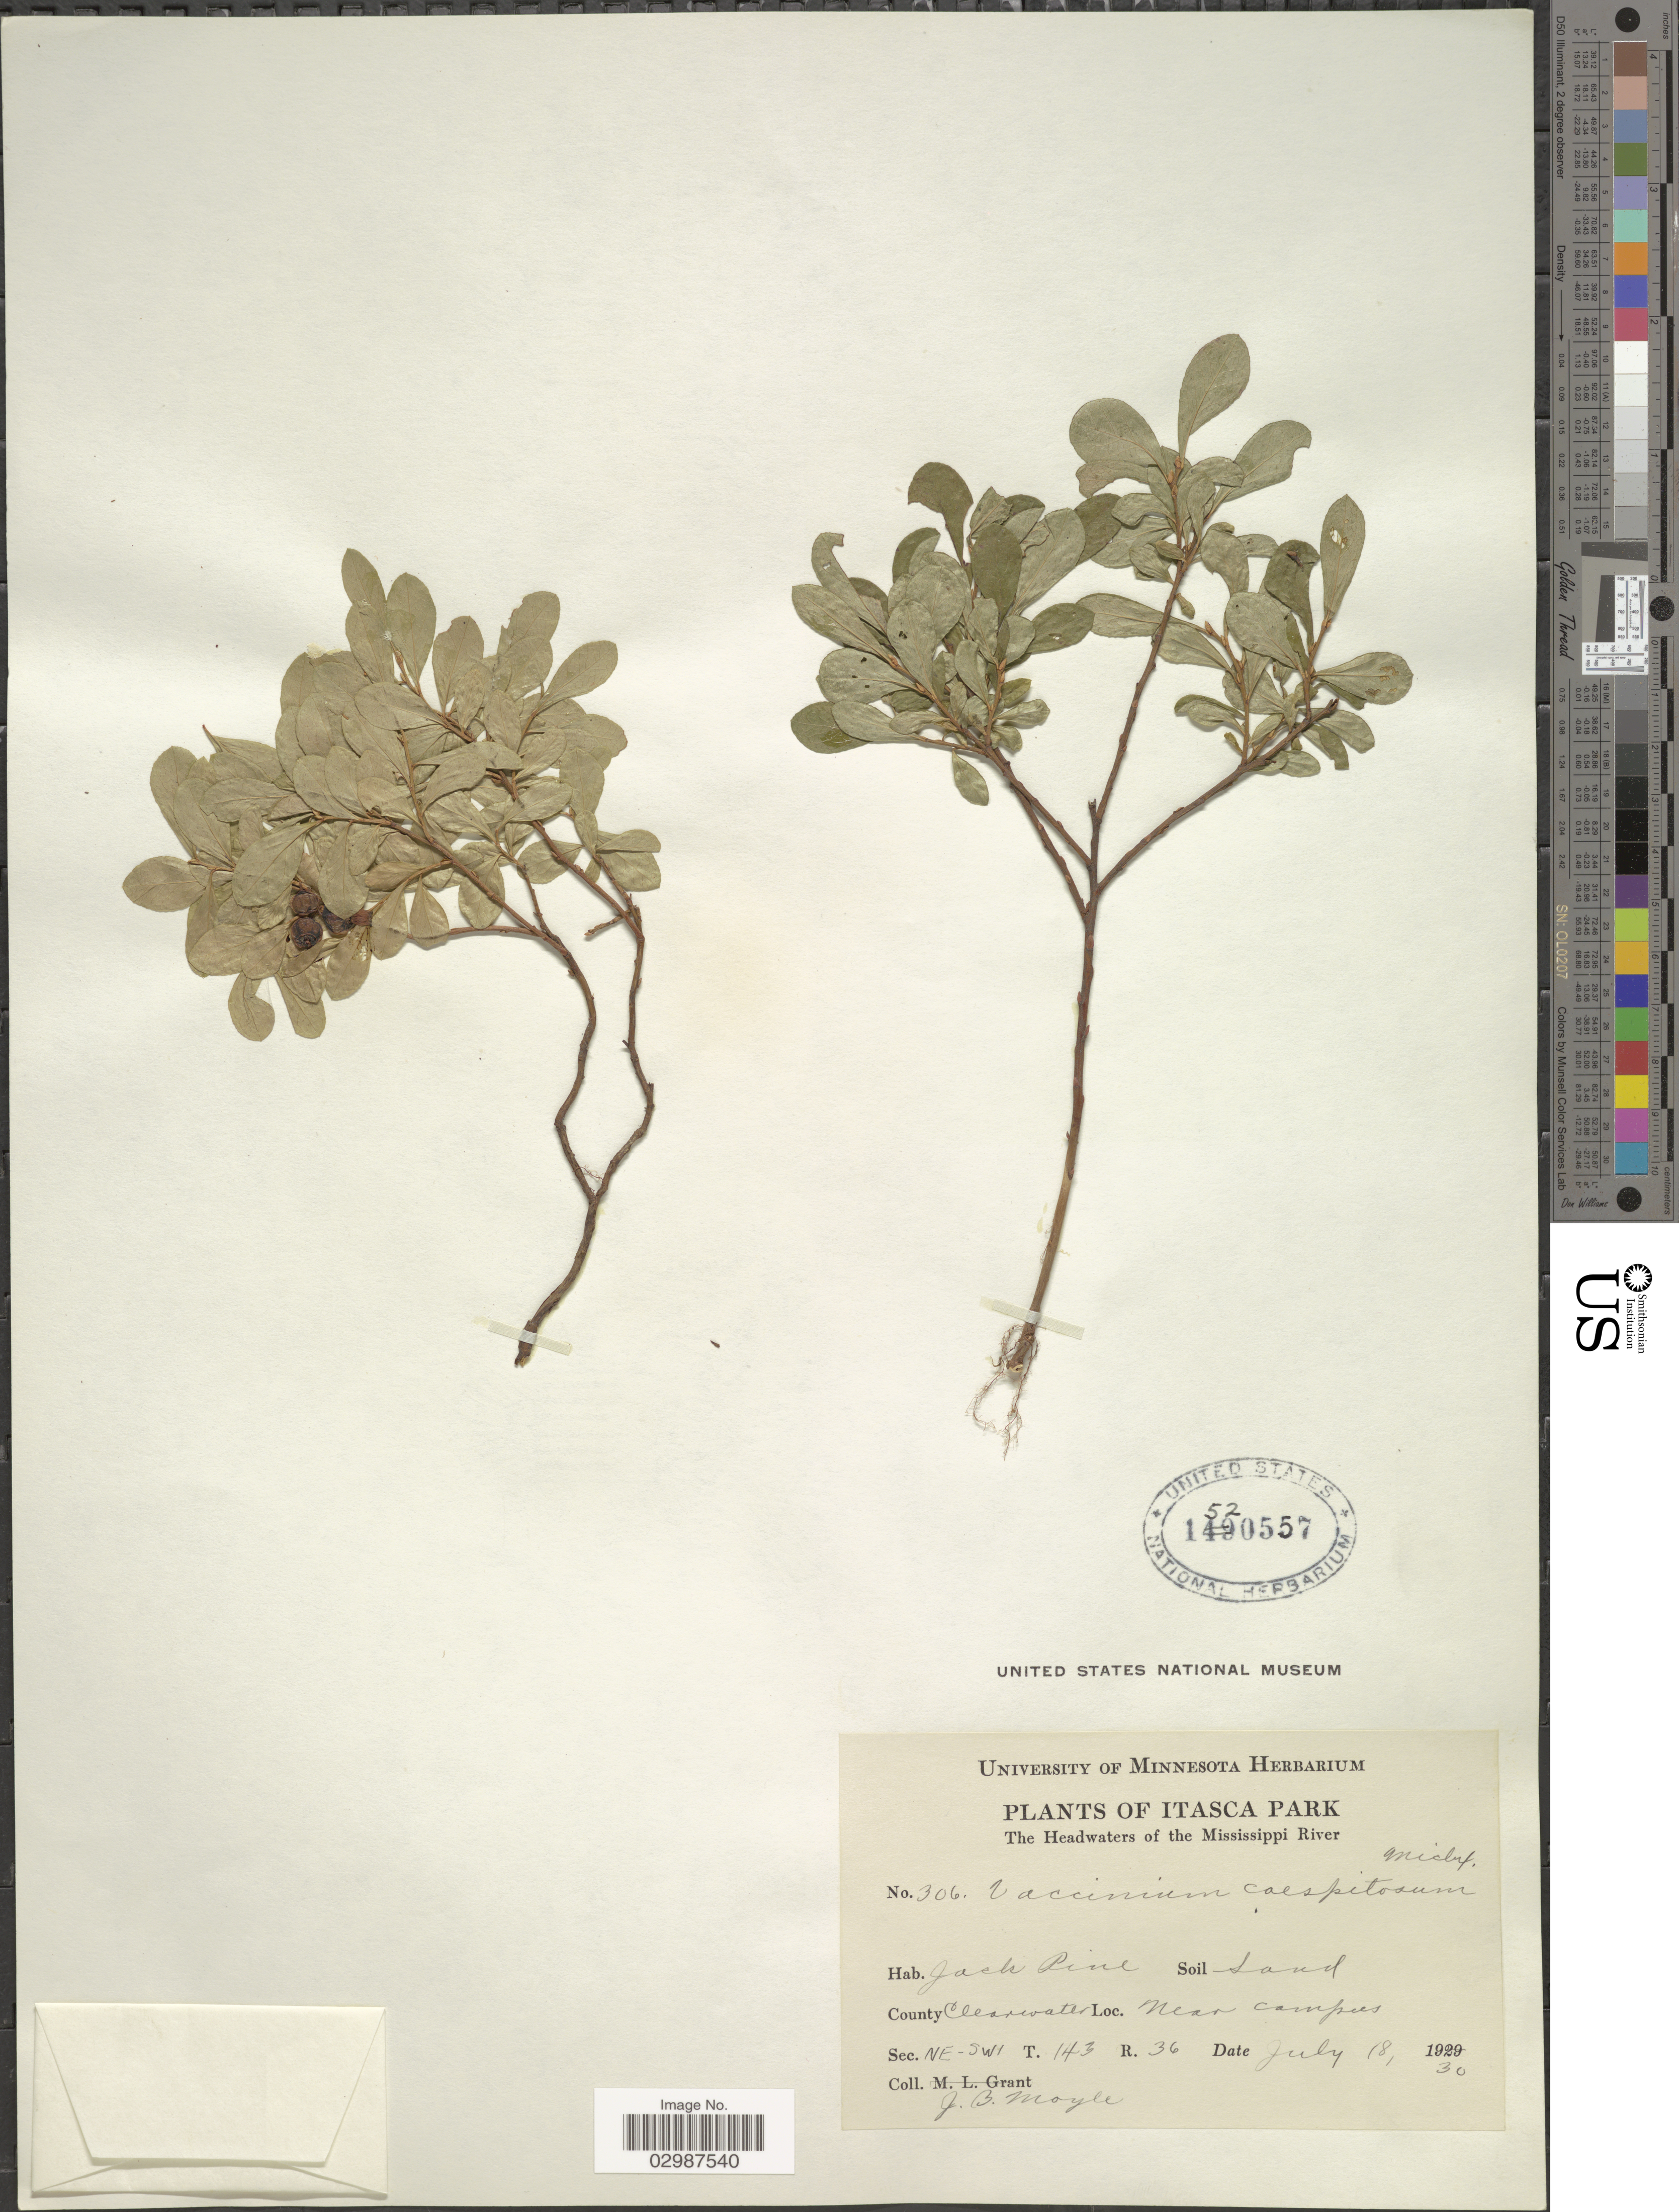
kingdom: Plantae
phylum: Tracheophyta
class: Magnoliopsida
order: Ericales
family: Ericaceae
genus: Vaccinium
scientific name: Vaccinium caespitosum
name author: Michx.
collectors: J. Moyle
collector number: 306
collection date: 1930-07-18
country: United States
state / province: Minnesota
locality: Itasca Park. The Headwaters of the Mississippi River. Jack Pine. County Clearwater. Near campus. Sec. NE-SW1 T.143 R.36.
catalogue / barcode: US 1520557